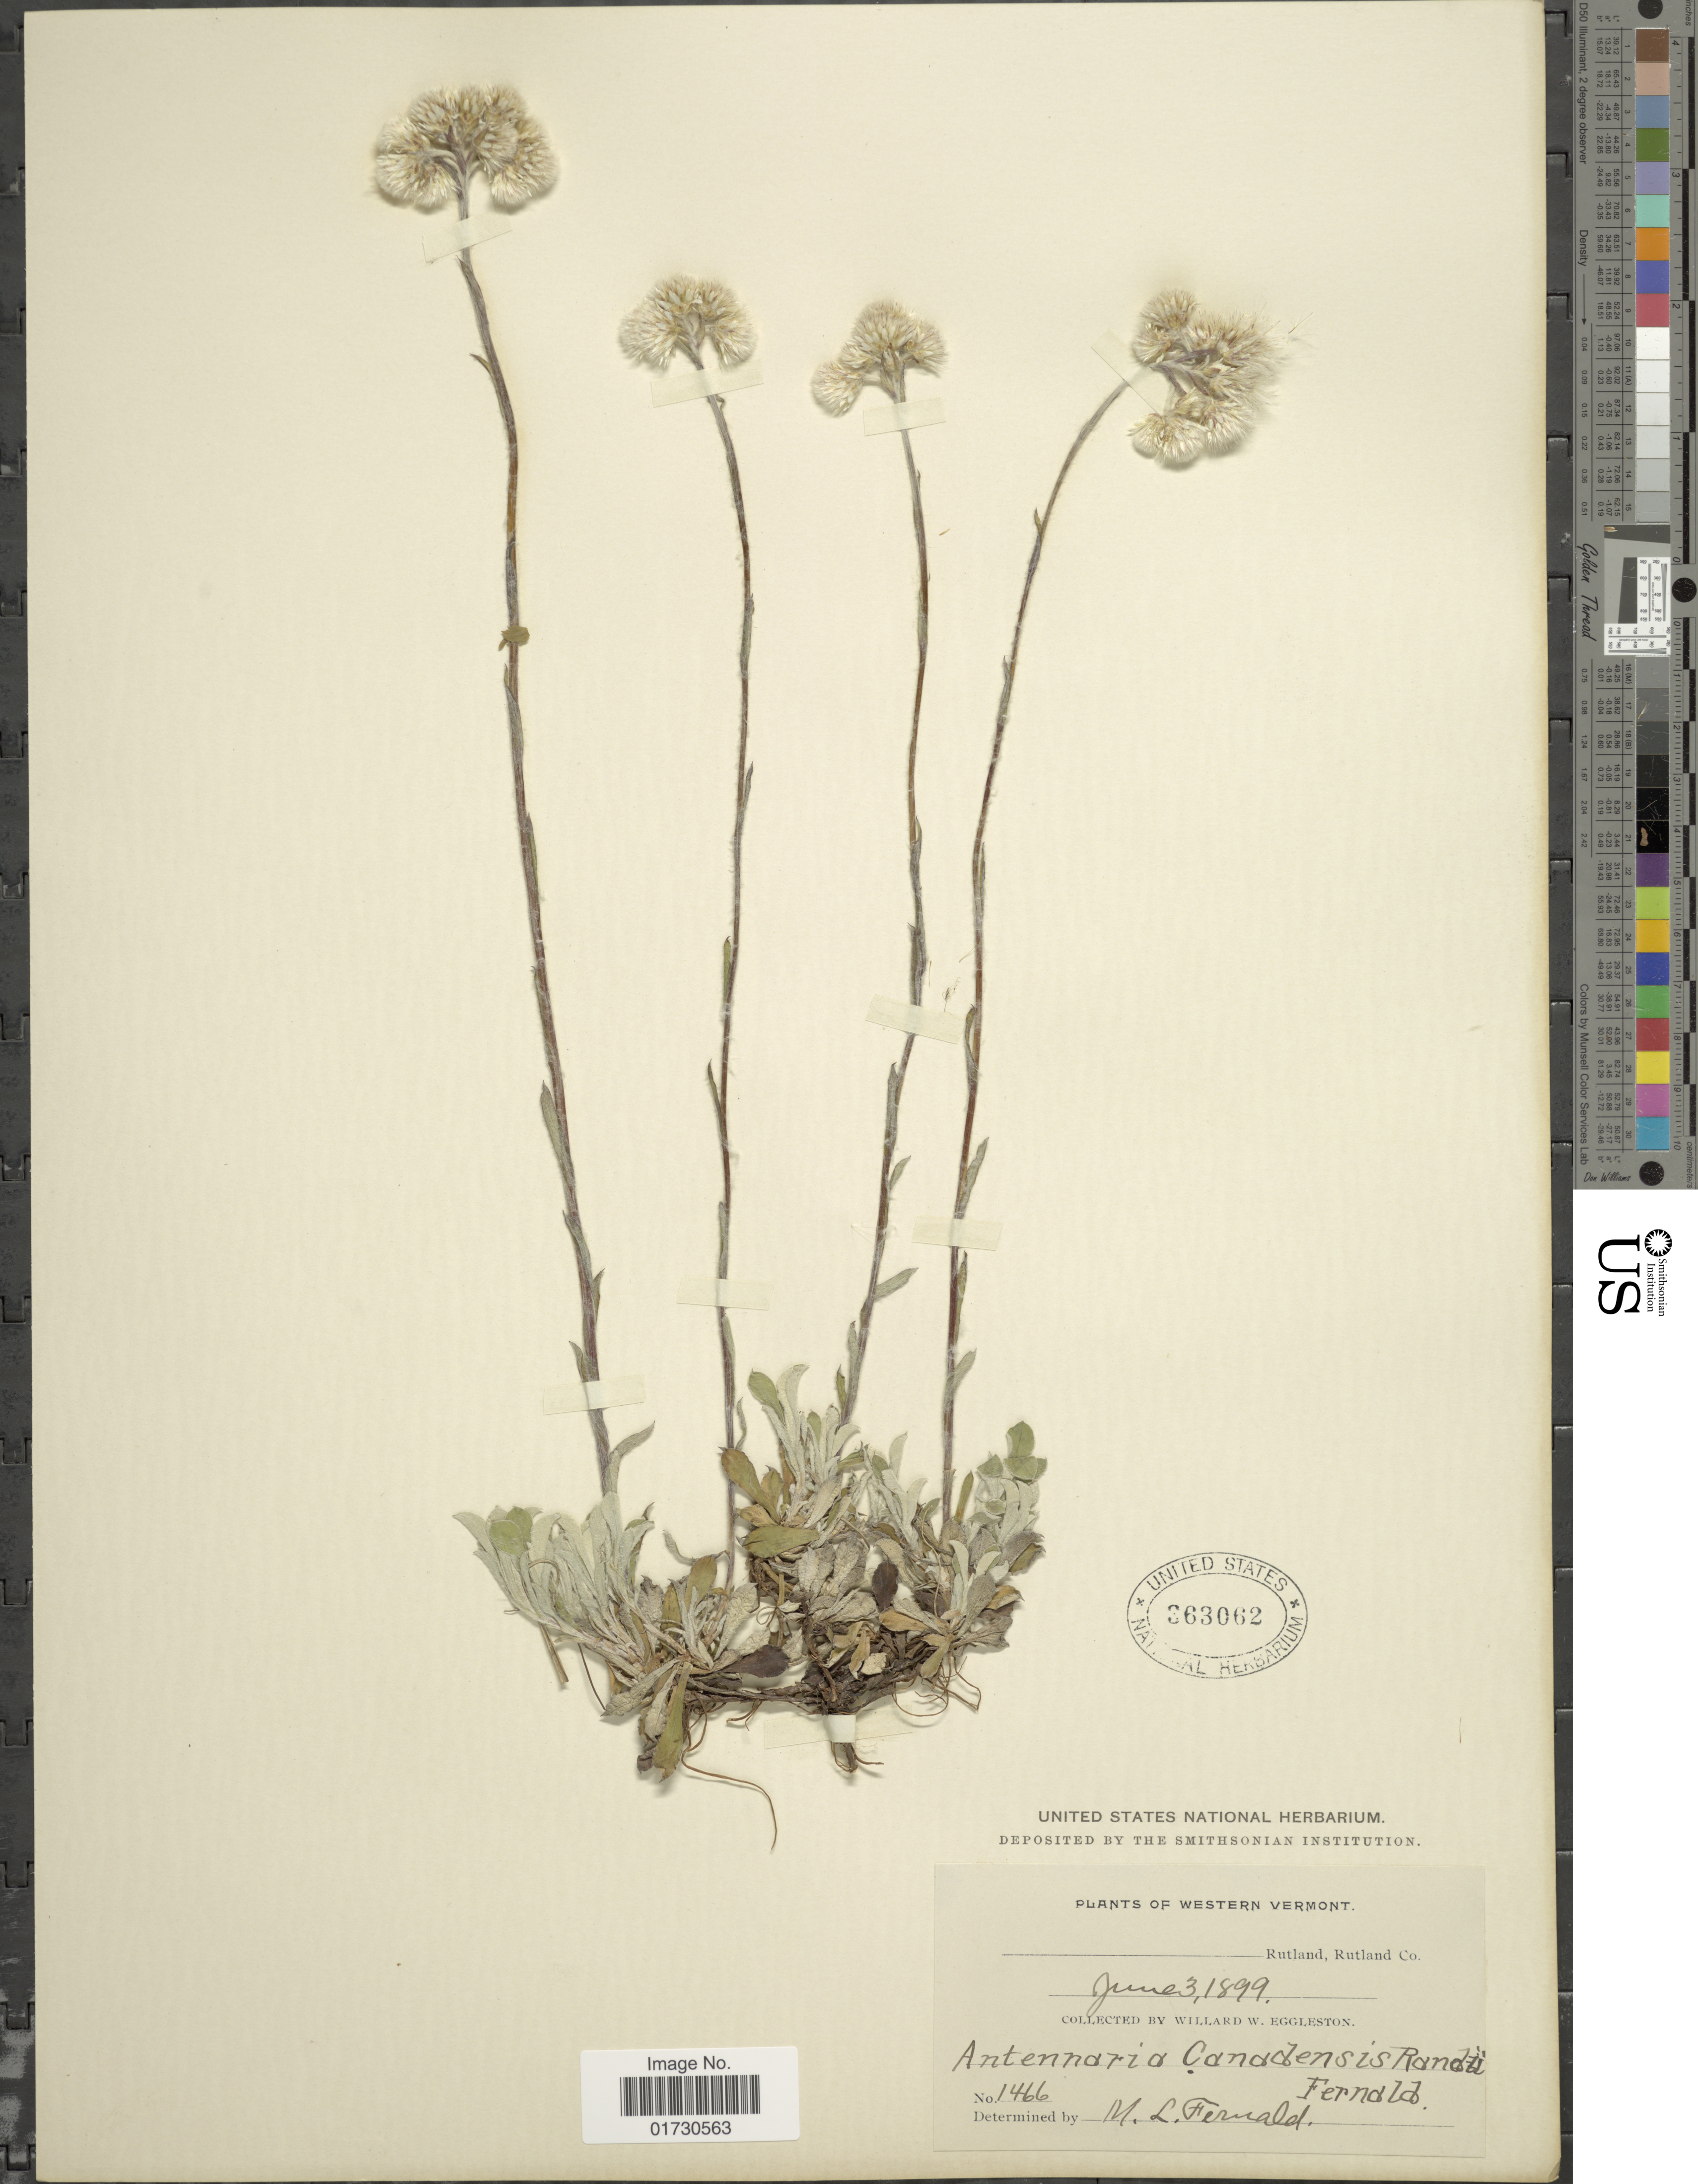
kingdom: Plantae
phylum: Tracheophyta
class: Magnoliopsida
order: Asterales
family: Asteraceae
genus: Antennaria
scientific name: Antennaria canadensis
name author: Greene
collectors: W. W. Eggleston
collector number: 1466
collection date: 1899-06-03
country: United States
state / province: Vermont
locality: Western Vermont, Rutland, Rutland Co.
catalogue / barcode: US 363062